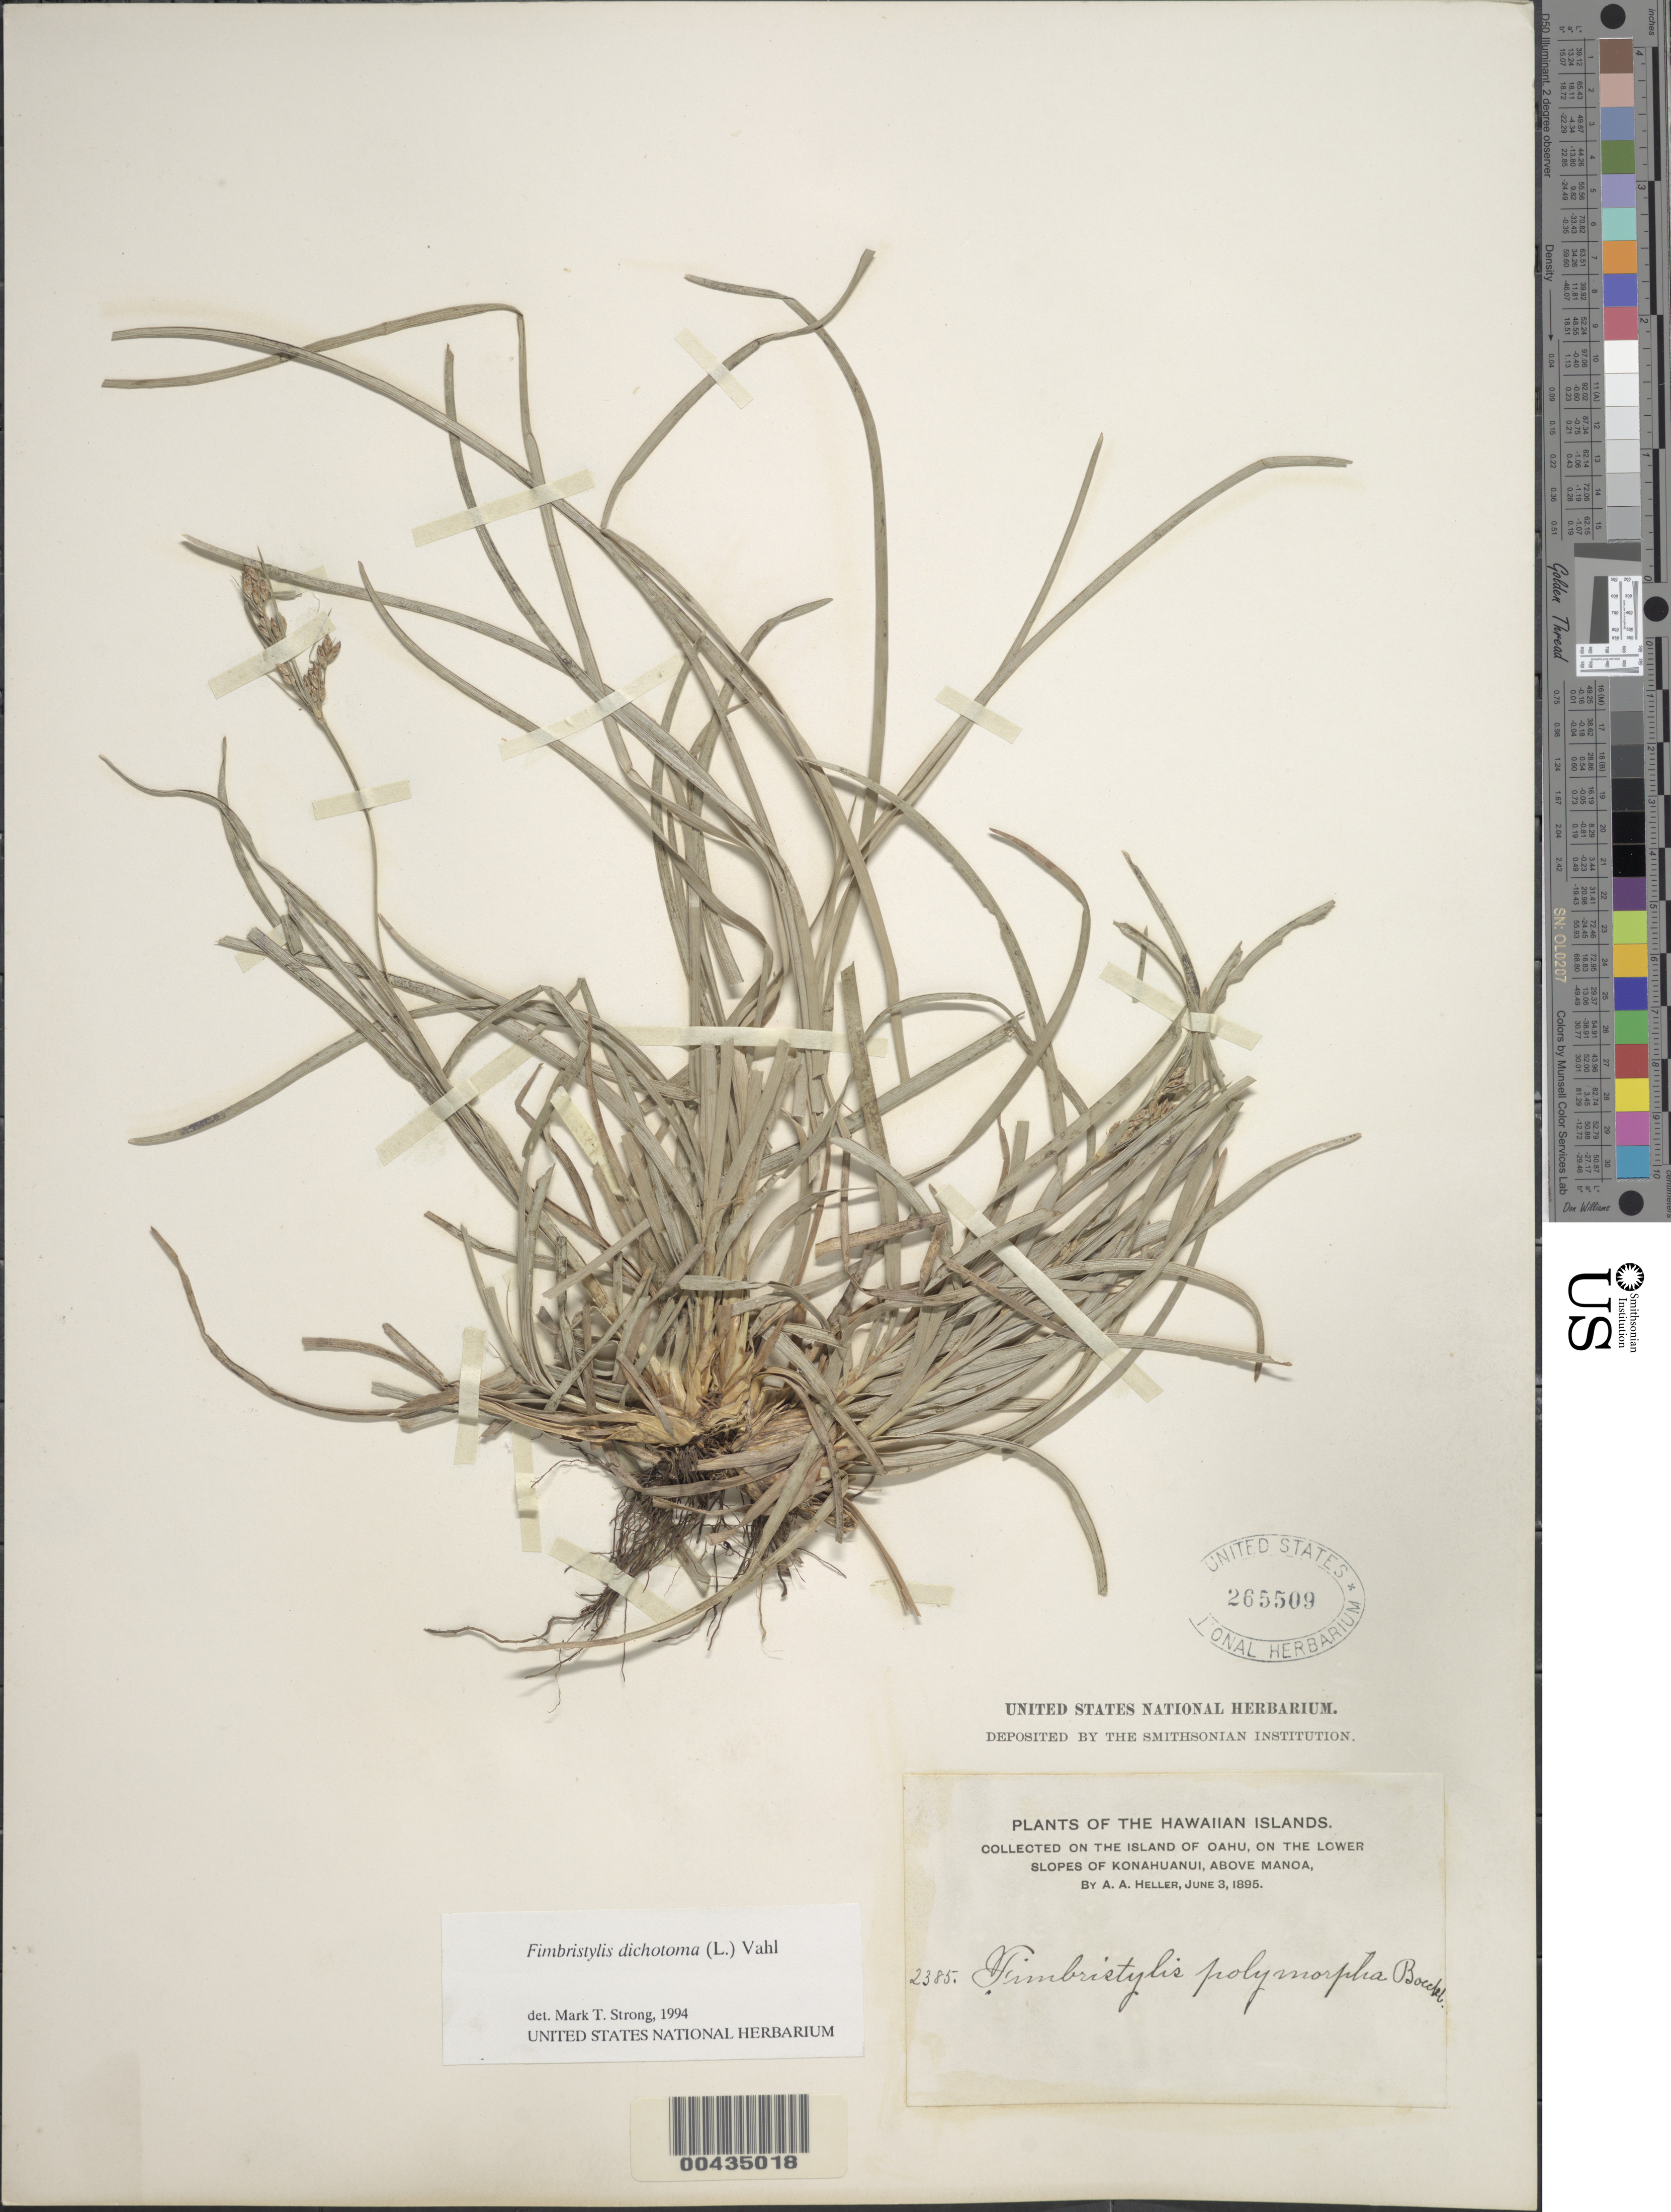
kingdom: Plantae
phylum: Tracheophyta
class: Liliopsida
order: Poales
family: Cyperaceae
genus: Fimbristylis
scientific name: Fimbristylis dichotoma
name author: (L.) Vahl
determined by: Strong, M. T., (US), Smithsonian Institution - National Museum of Natural History (UNITED STATES)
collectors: A. A. Heller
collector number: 2385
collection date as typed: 3 Jun 1895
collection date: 1895-06-03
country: United States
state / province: Hawaii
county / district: Honolulu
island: Oahu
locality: Lower slopes of Konahuanui, above Manoa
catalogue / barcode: US 265509